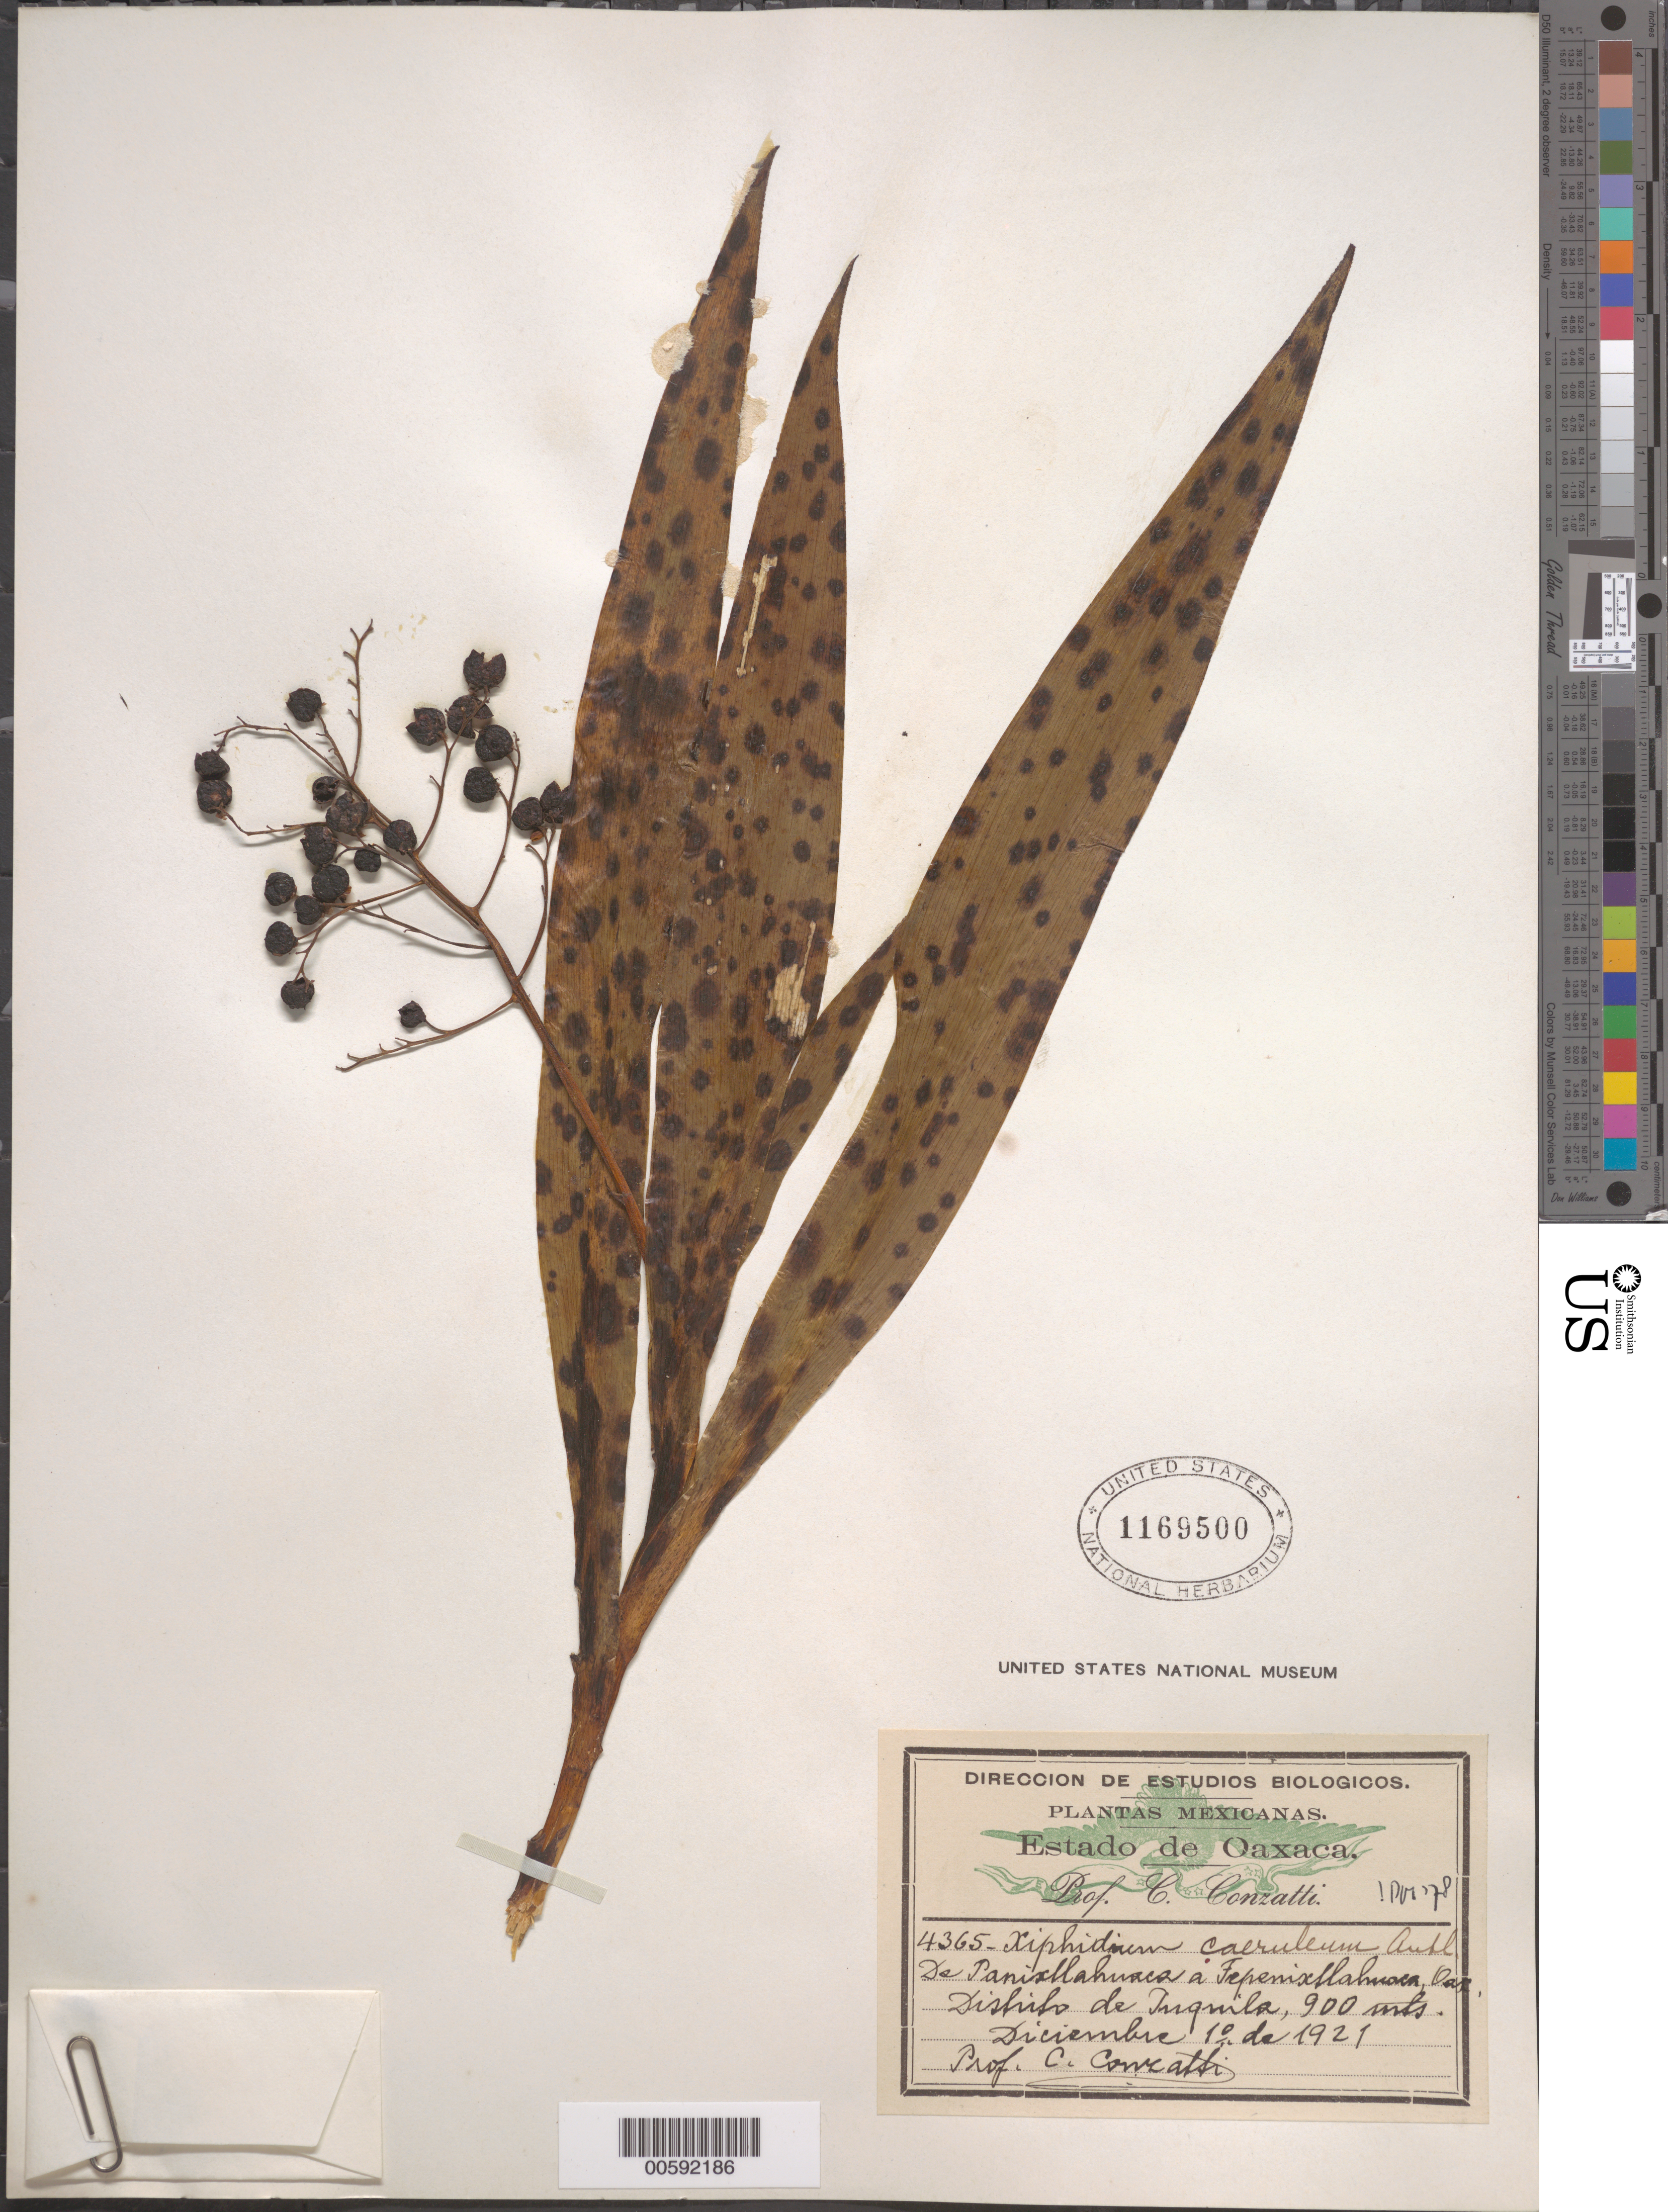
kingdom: Plantae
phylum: Tracheophyta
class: Liliopsida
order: Commelinales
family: Haemodoraceae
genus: Xiphidium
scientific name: Xiphidium caeruleum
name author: Aubl.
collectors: C. Conzatti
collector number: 4365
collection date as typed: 10 Dec 1921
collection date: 1921-12-10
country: Mexico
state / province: Oaxaca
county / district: Juquila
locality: Juquila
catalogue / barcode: US 1169500